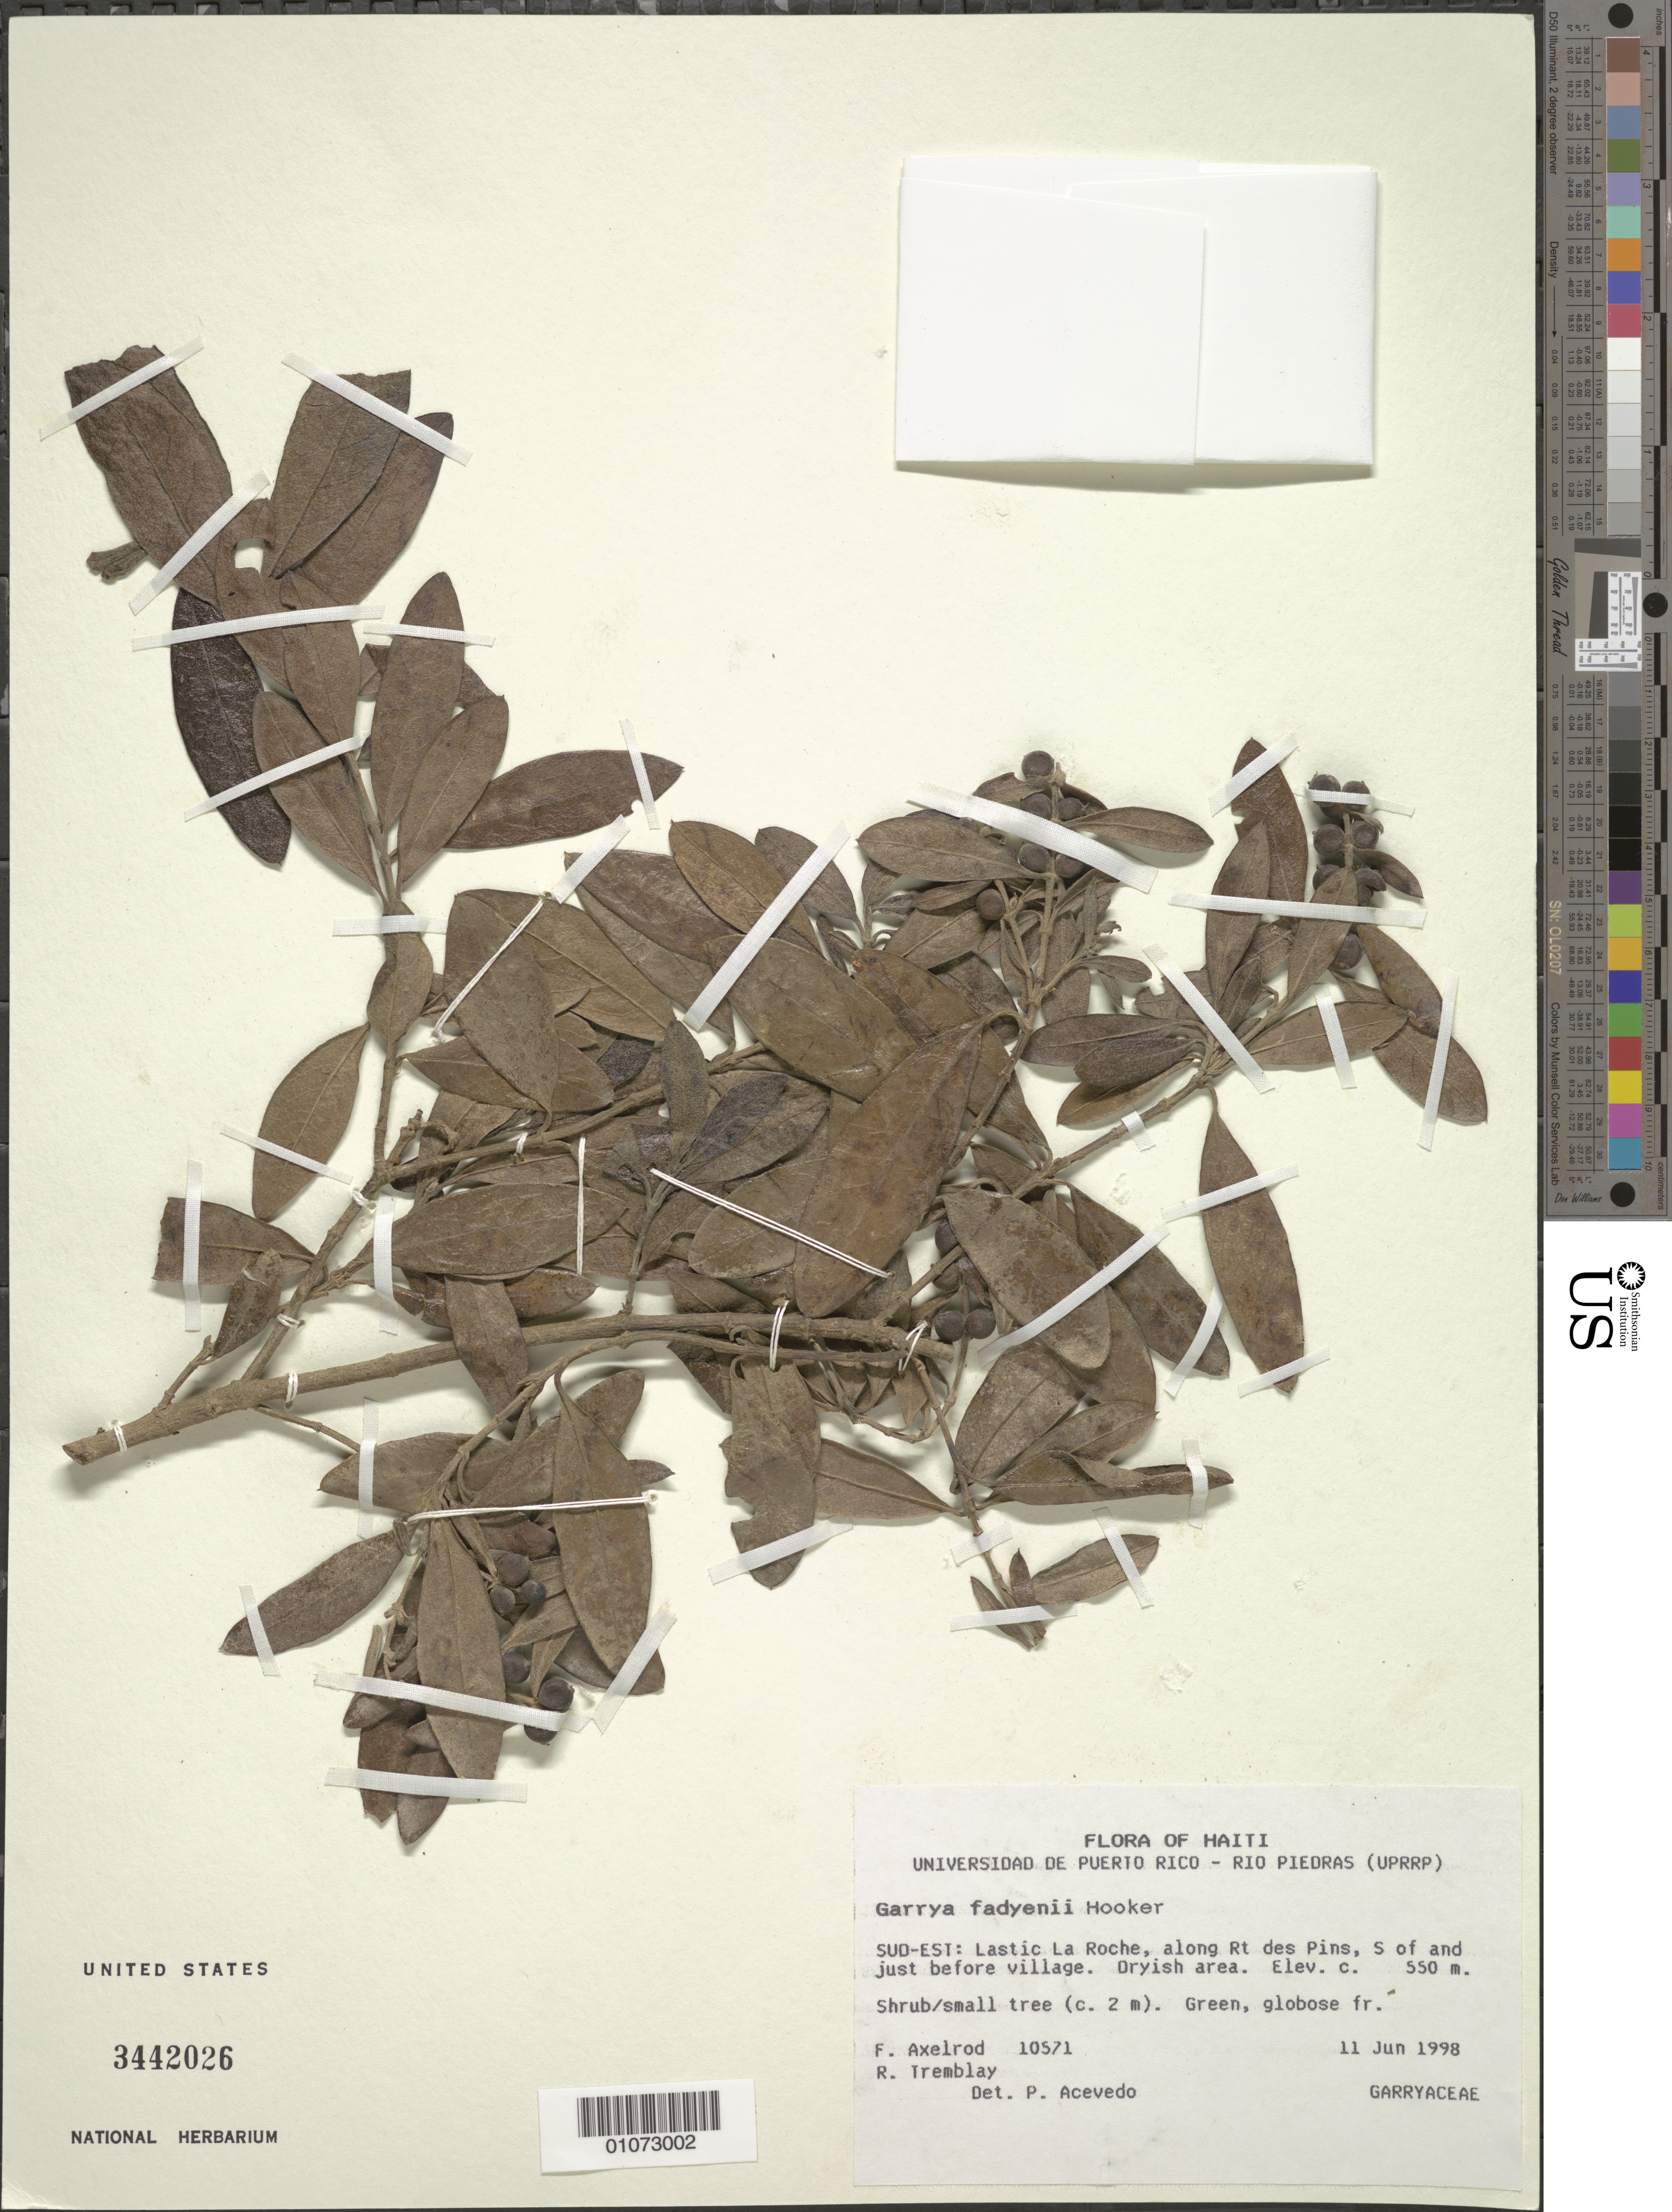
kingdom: Plantae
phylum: Tracheophyta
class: Magnoliopsida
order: Garryales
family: Garryaceae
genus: Garrya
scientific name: Garrya fadyenii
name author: Hook.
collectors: F. S. Axelrod & R. L. Tremblay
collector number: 10571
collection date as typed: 11 Jun 1998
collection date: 1998-06-11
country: Haiti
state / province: Sud-Est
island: Hispaniola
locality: Lastic La Roche, along Rt. des Pins, south of and just before village. Dryish area.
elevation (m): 550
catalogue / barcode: US 3442026